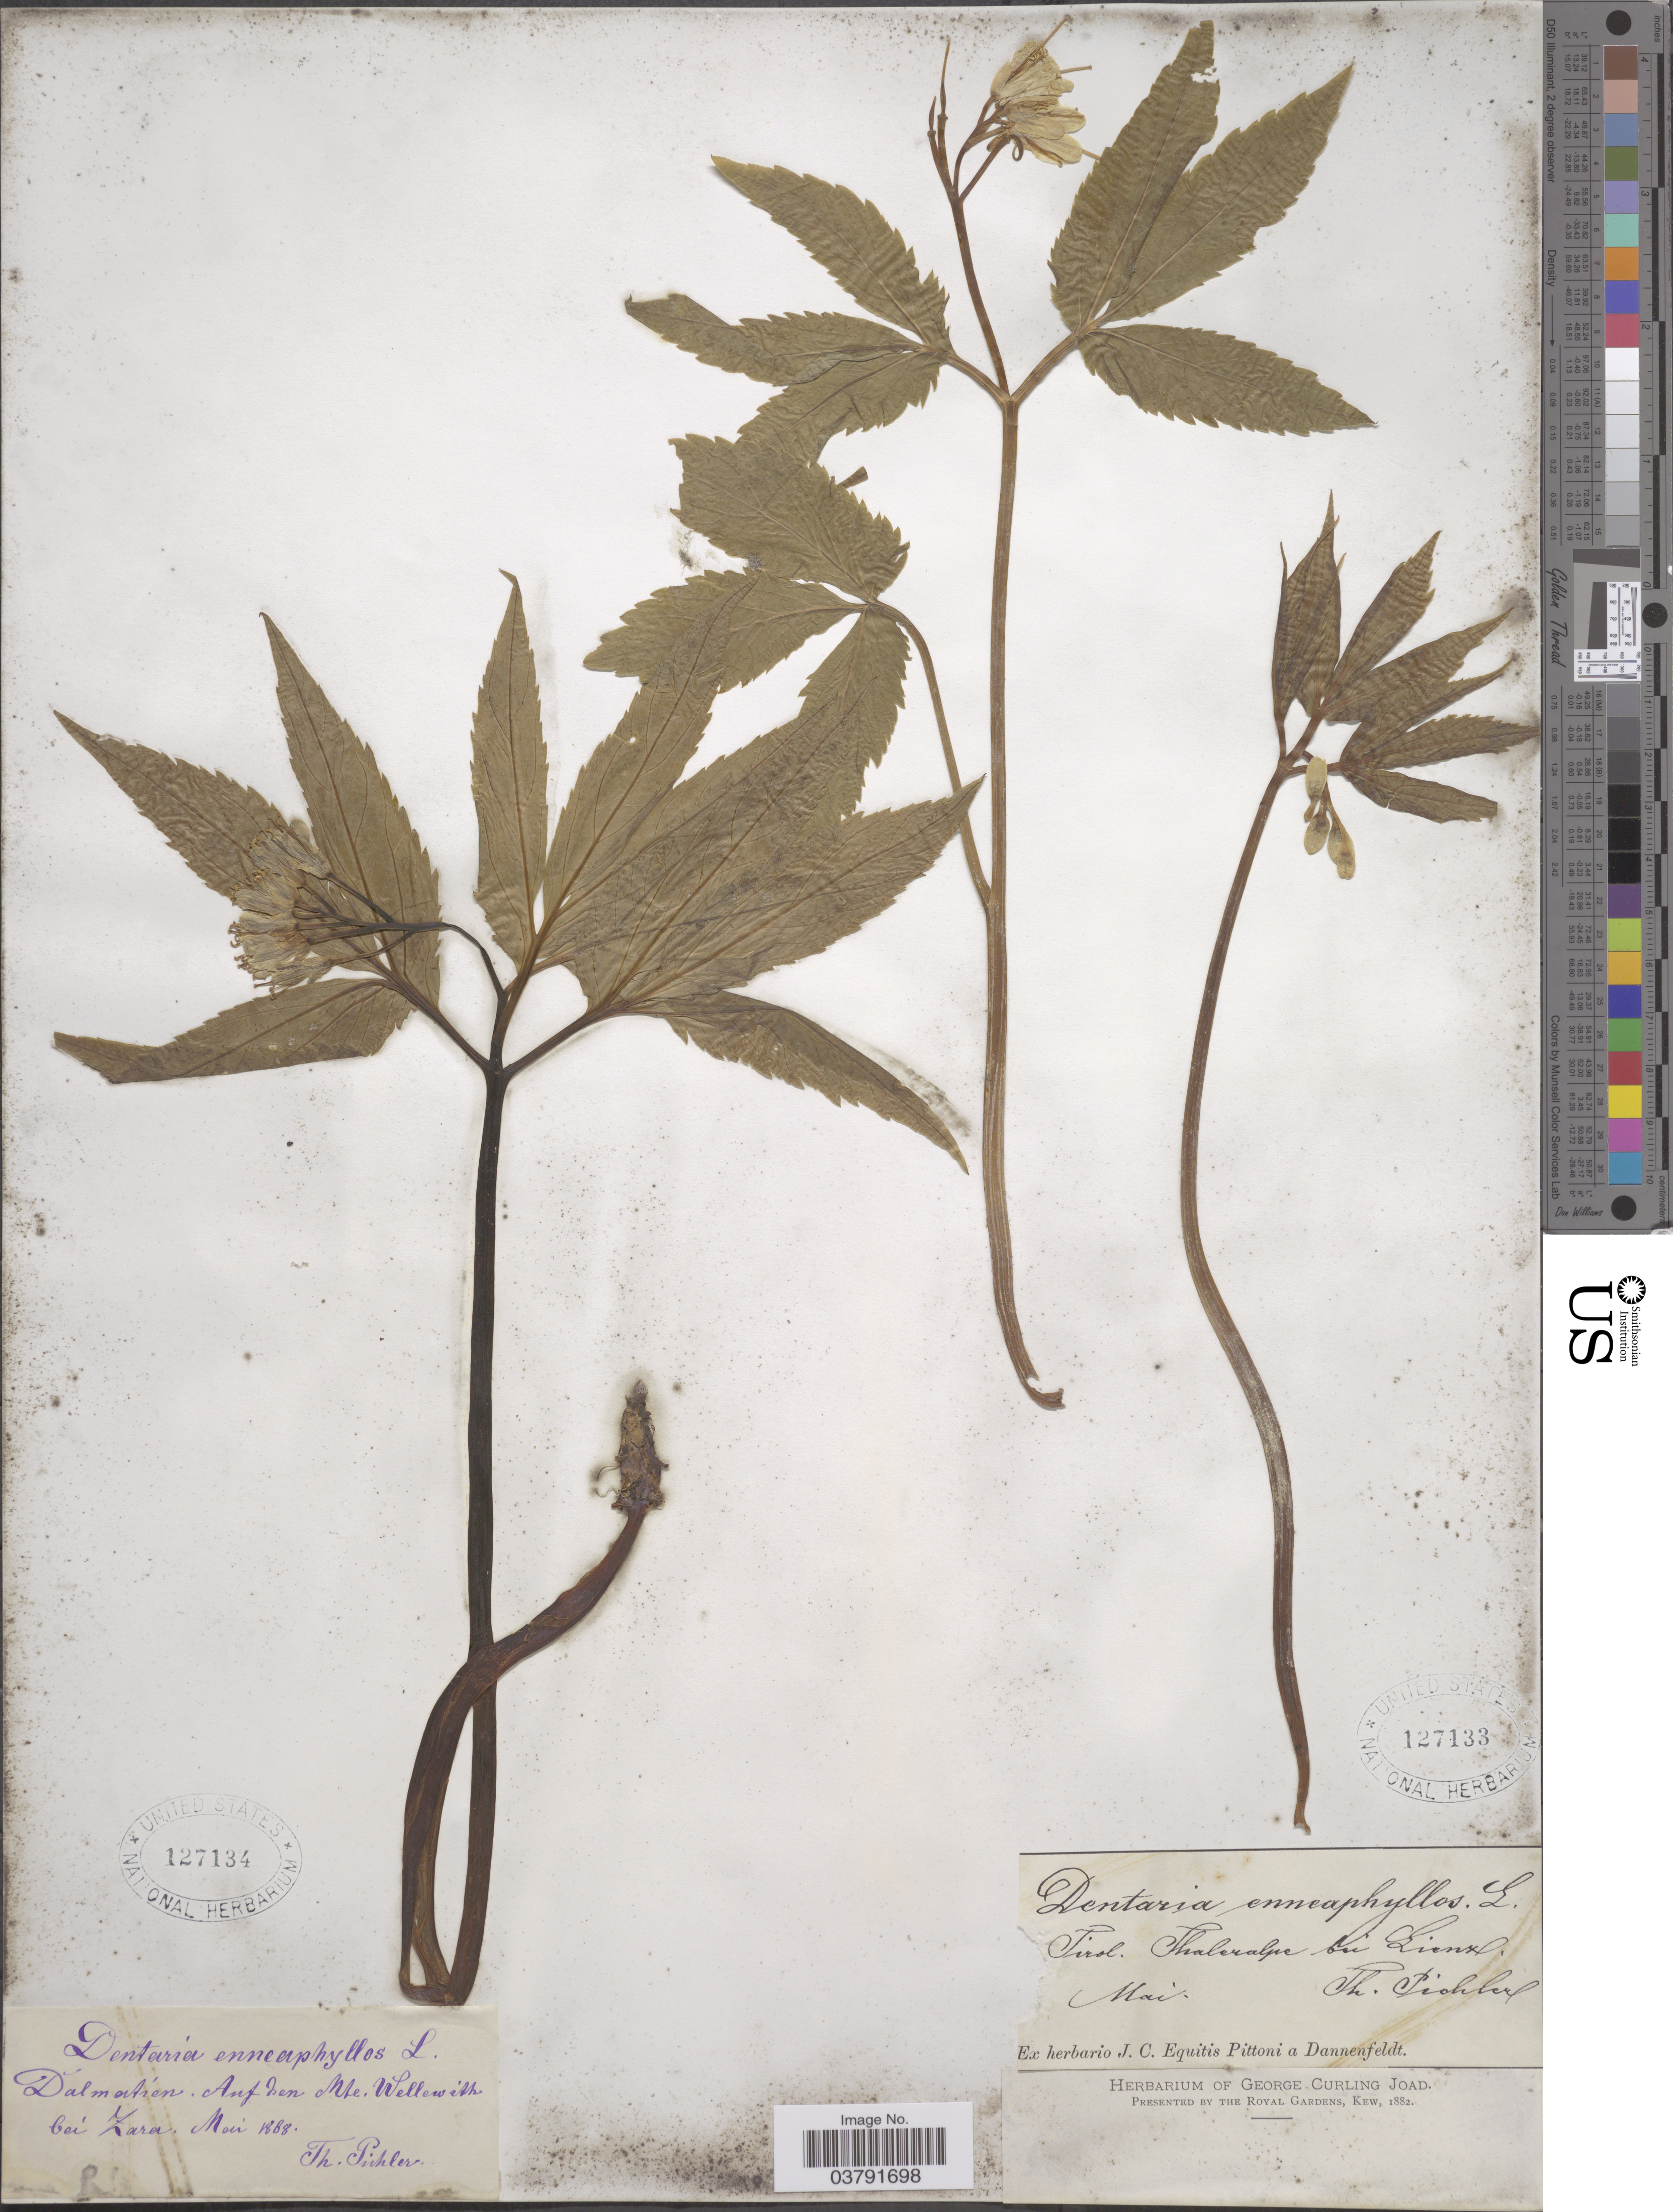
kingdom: Plantae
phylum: Tracheophyta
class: Magnoliopsida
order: Brassicales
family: Brassicaceae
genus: Dentaria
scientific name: Dentaria enneaphyllos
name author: L.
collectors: T. Pichler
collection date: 1888-05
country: Croatia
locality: Dalmatien Auf den Mte. Wellewith bei Zara.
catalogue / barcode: US 127134-2